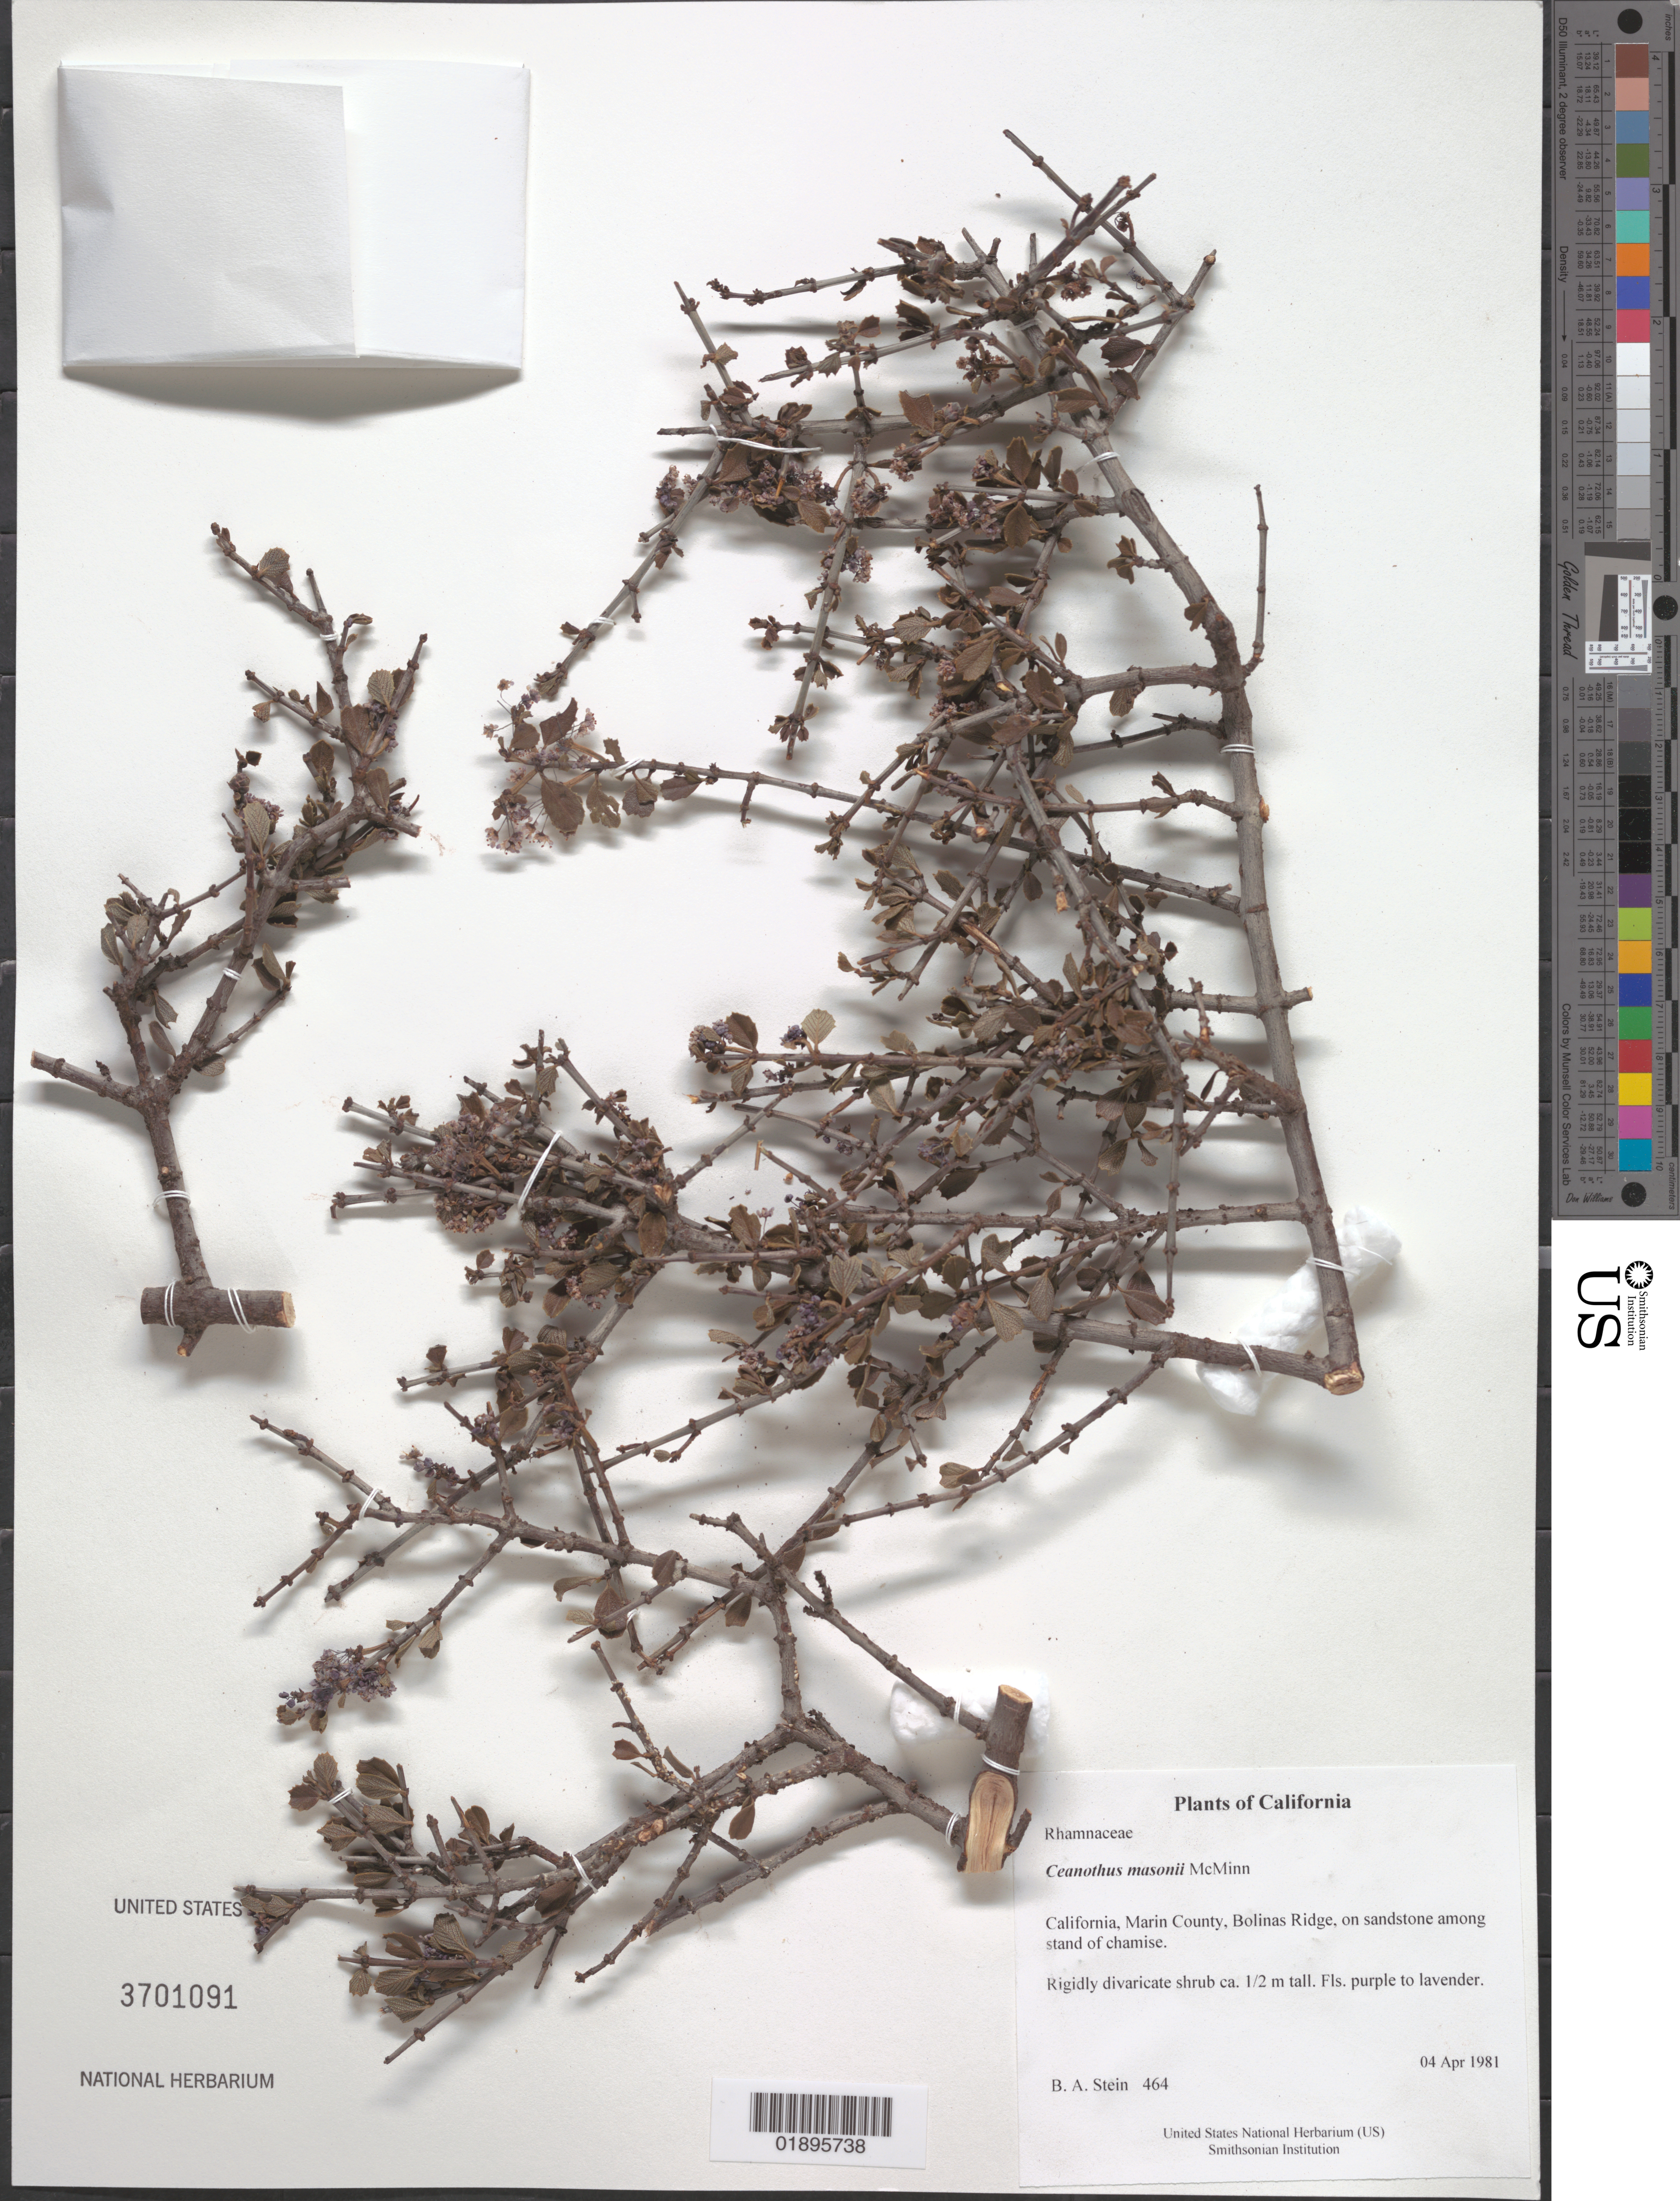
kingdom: Plantae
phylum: Tracheophyta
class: Magnoliopsida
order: Rosales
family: Rhamnaceae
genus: Ceanothus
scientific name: Ceanothus masonii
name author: McMinn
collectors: B. A. Stein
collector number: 464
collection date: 1981-04-04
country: United States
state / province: California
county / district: Marin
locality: Bolinas Ridge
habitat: On sandstone among stand of chamise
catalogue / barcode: US 3701091